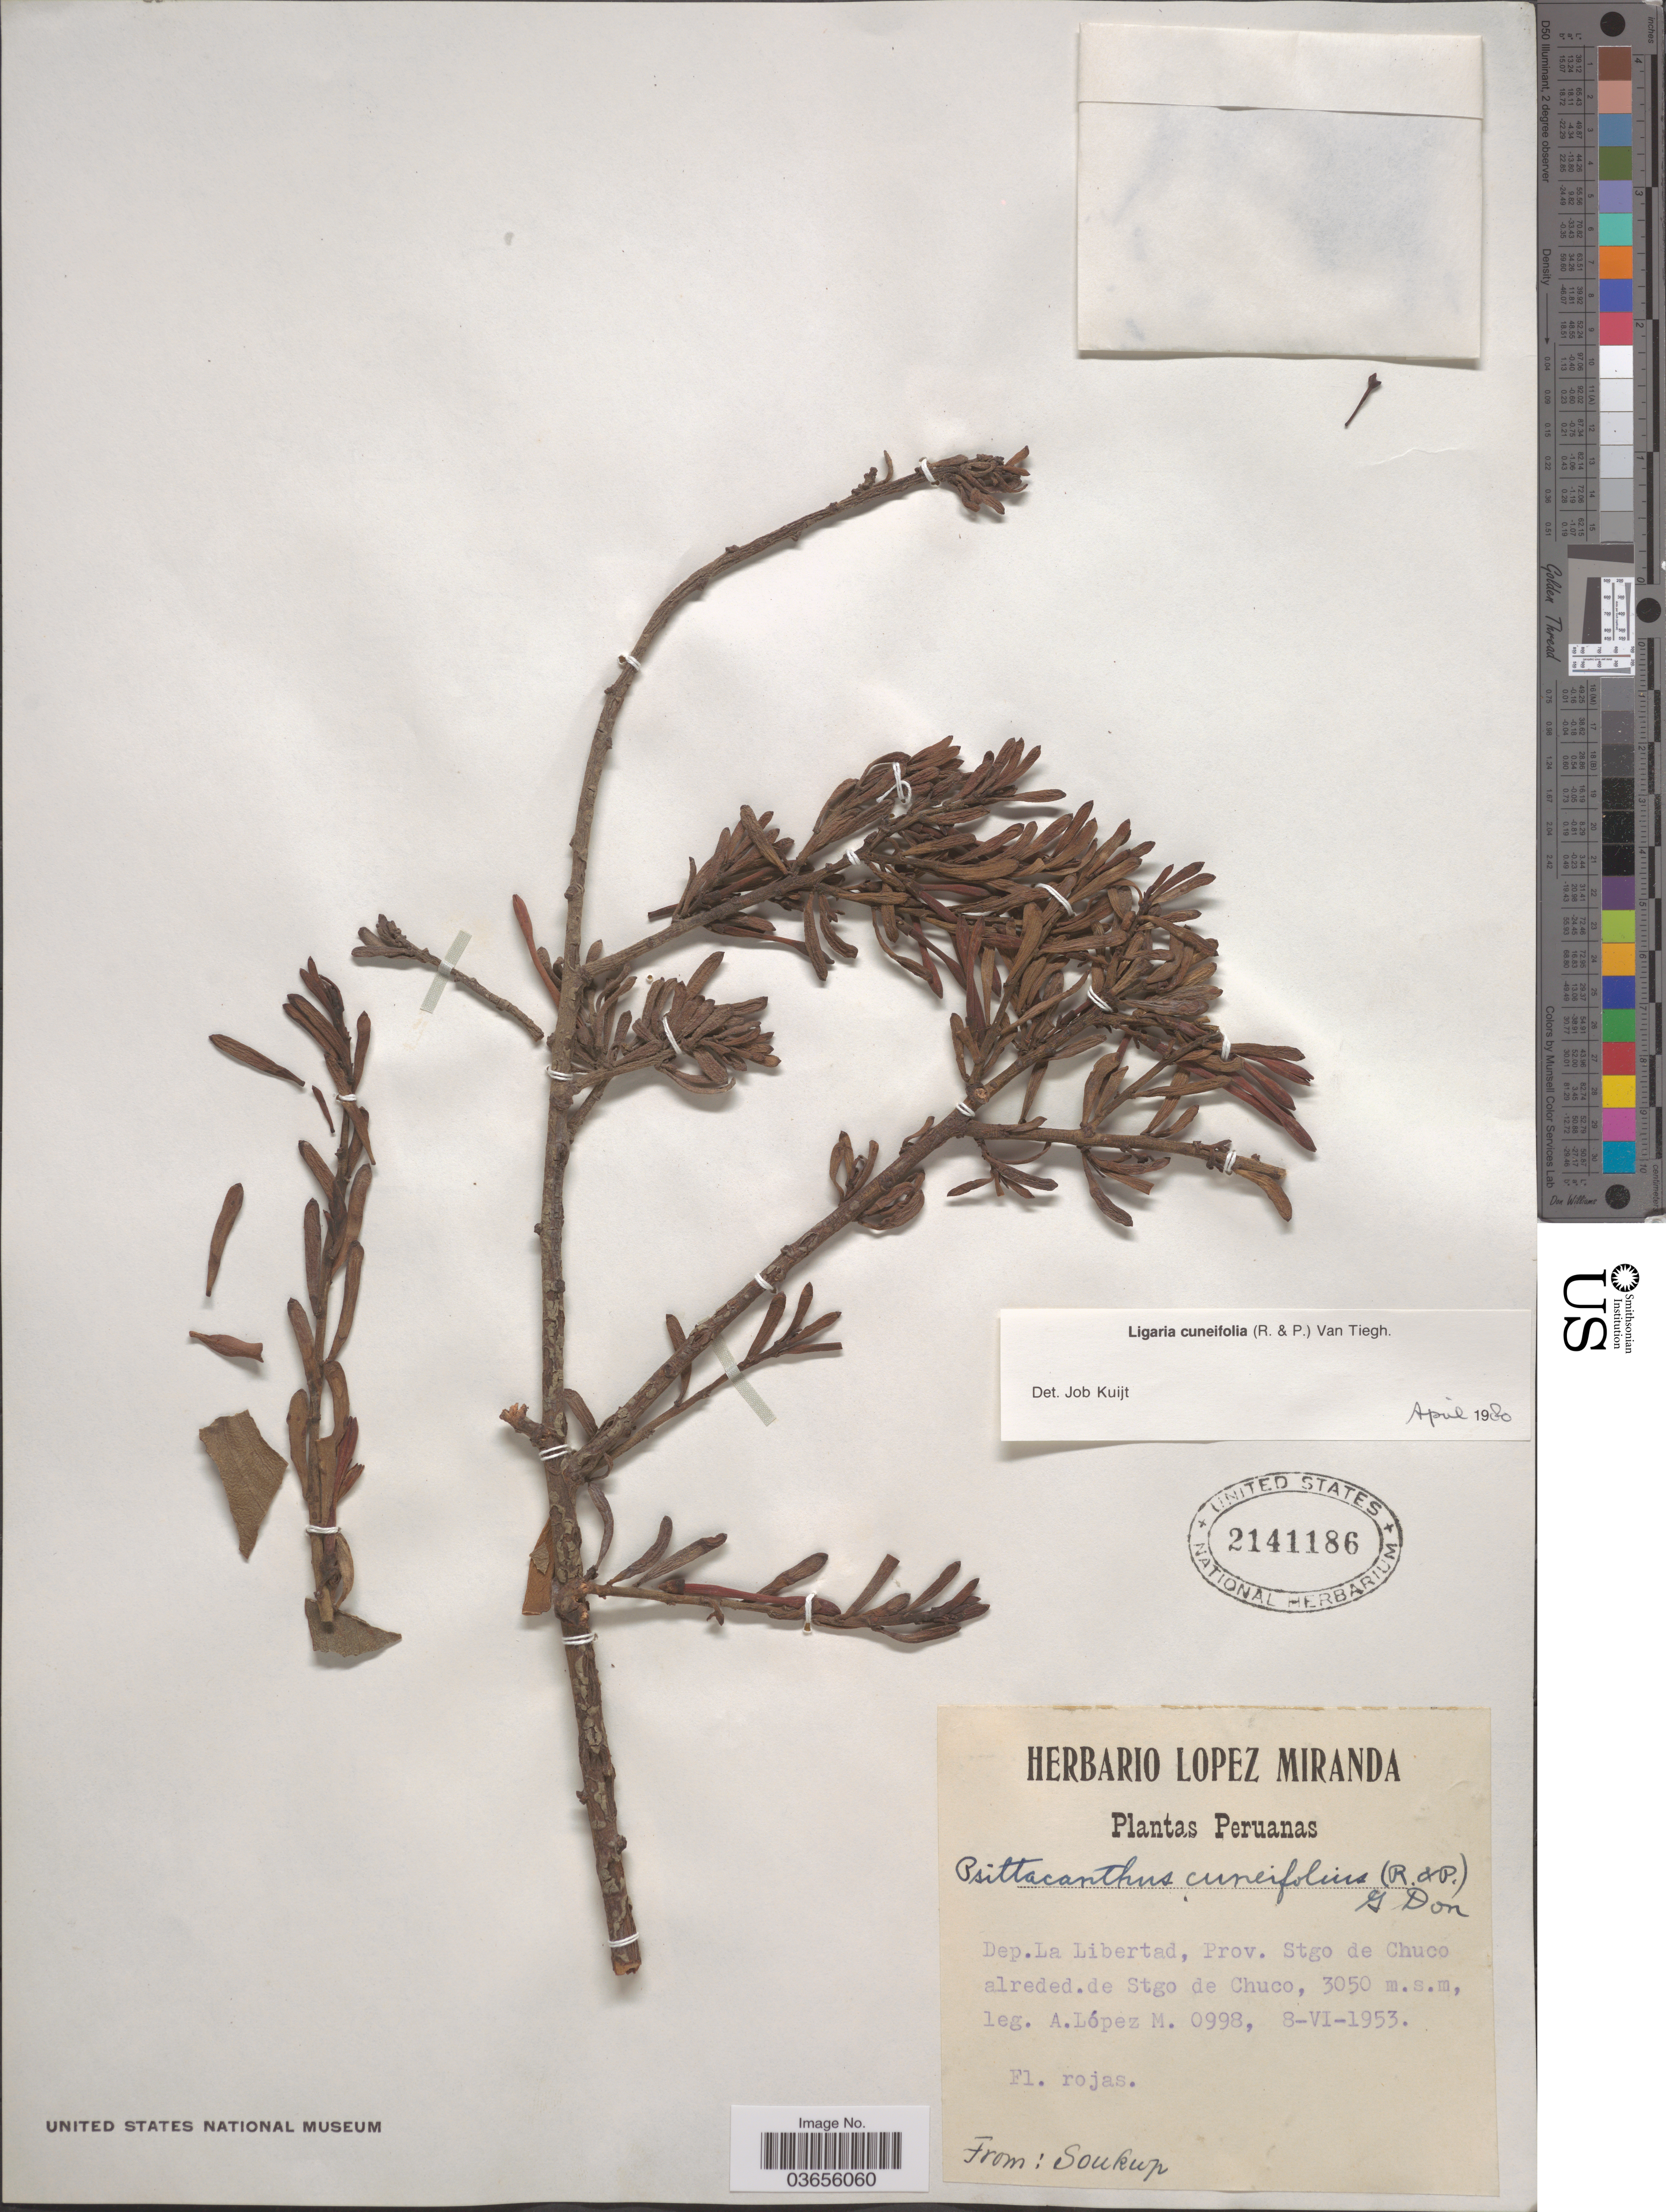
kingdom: Plantae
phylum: Tracheophyta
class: Magnoliopsida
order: Santalales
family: Loranthaceae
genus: Ligaria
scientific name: Ligaria cuneifolia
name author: (Ruiz & Pav.) Tiegh.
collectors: A. López M.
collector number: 0998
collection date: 1953-06-08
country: Peru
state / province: La Libertad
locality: Dep. La Libertad, Prov. Stgo de Chuco alreded.de Stgo de Chuco.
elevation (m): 3050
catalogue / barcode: US 2141186